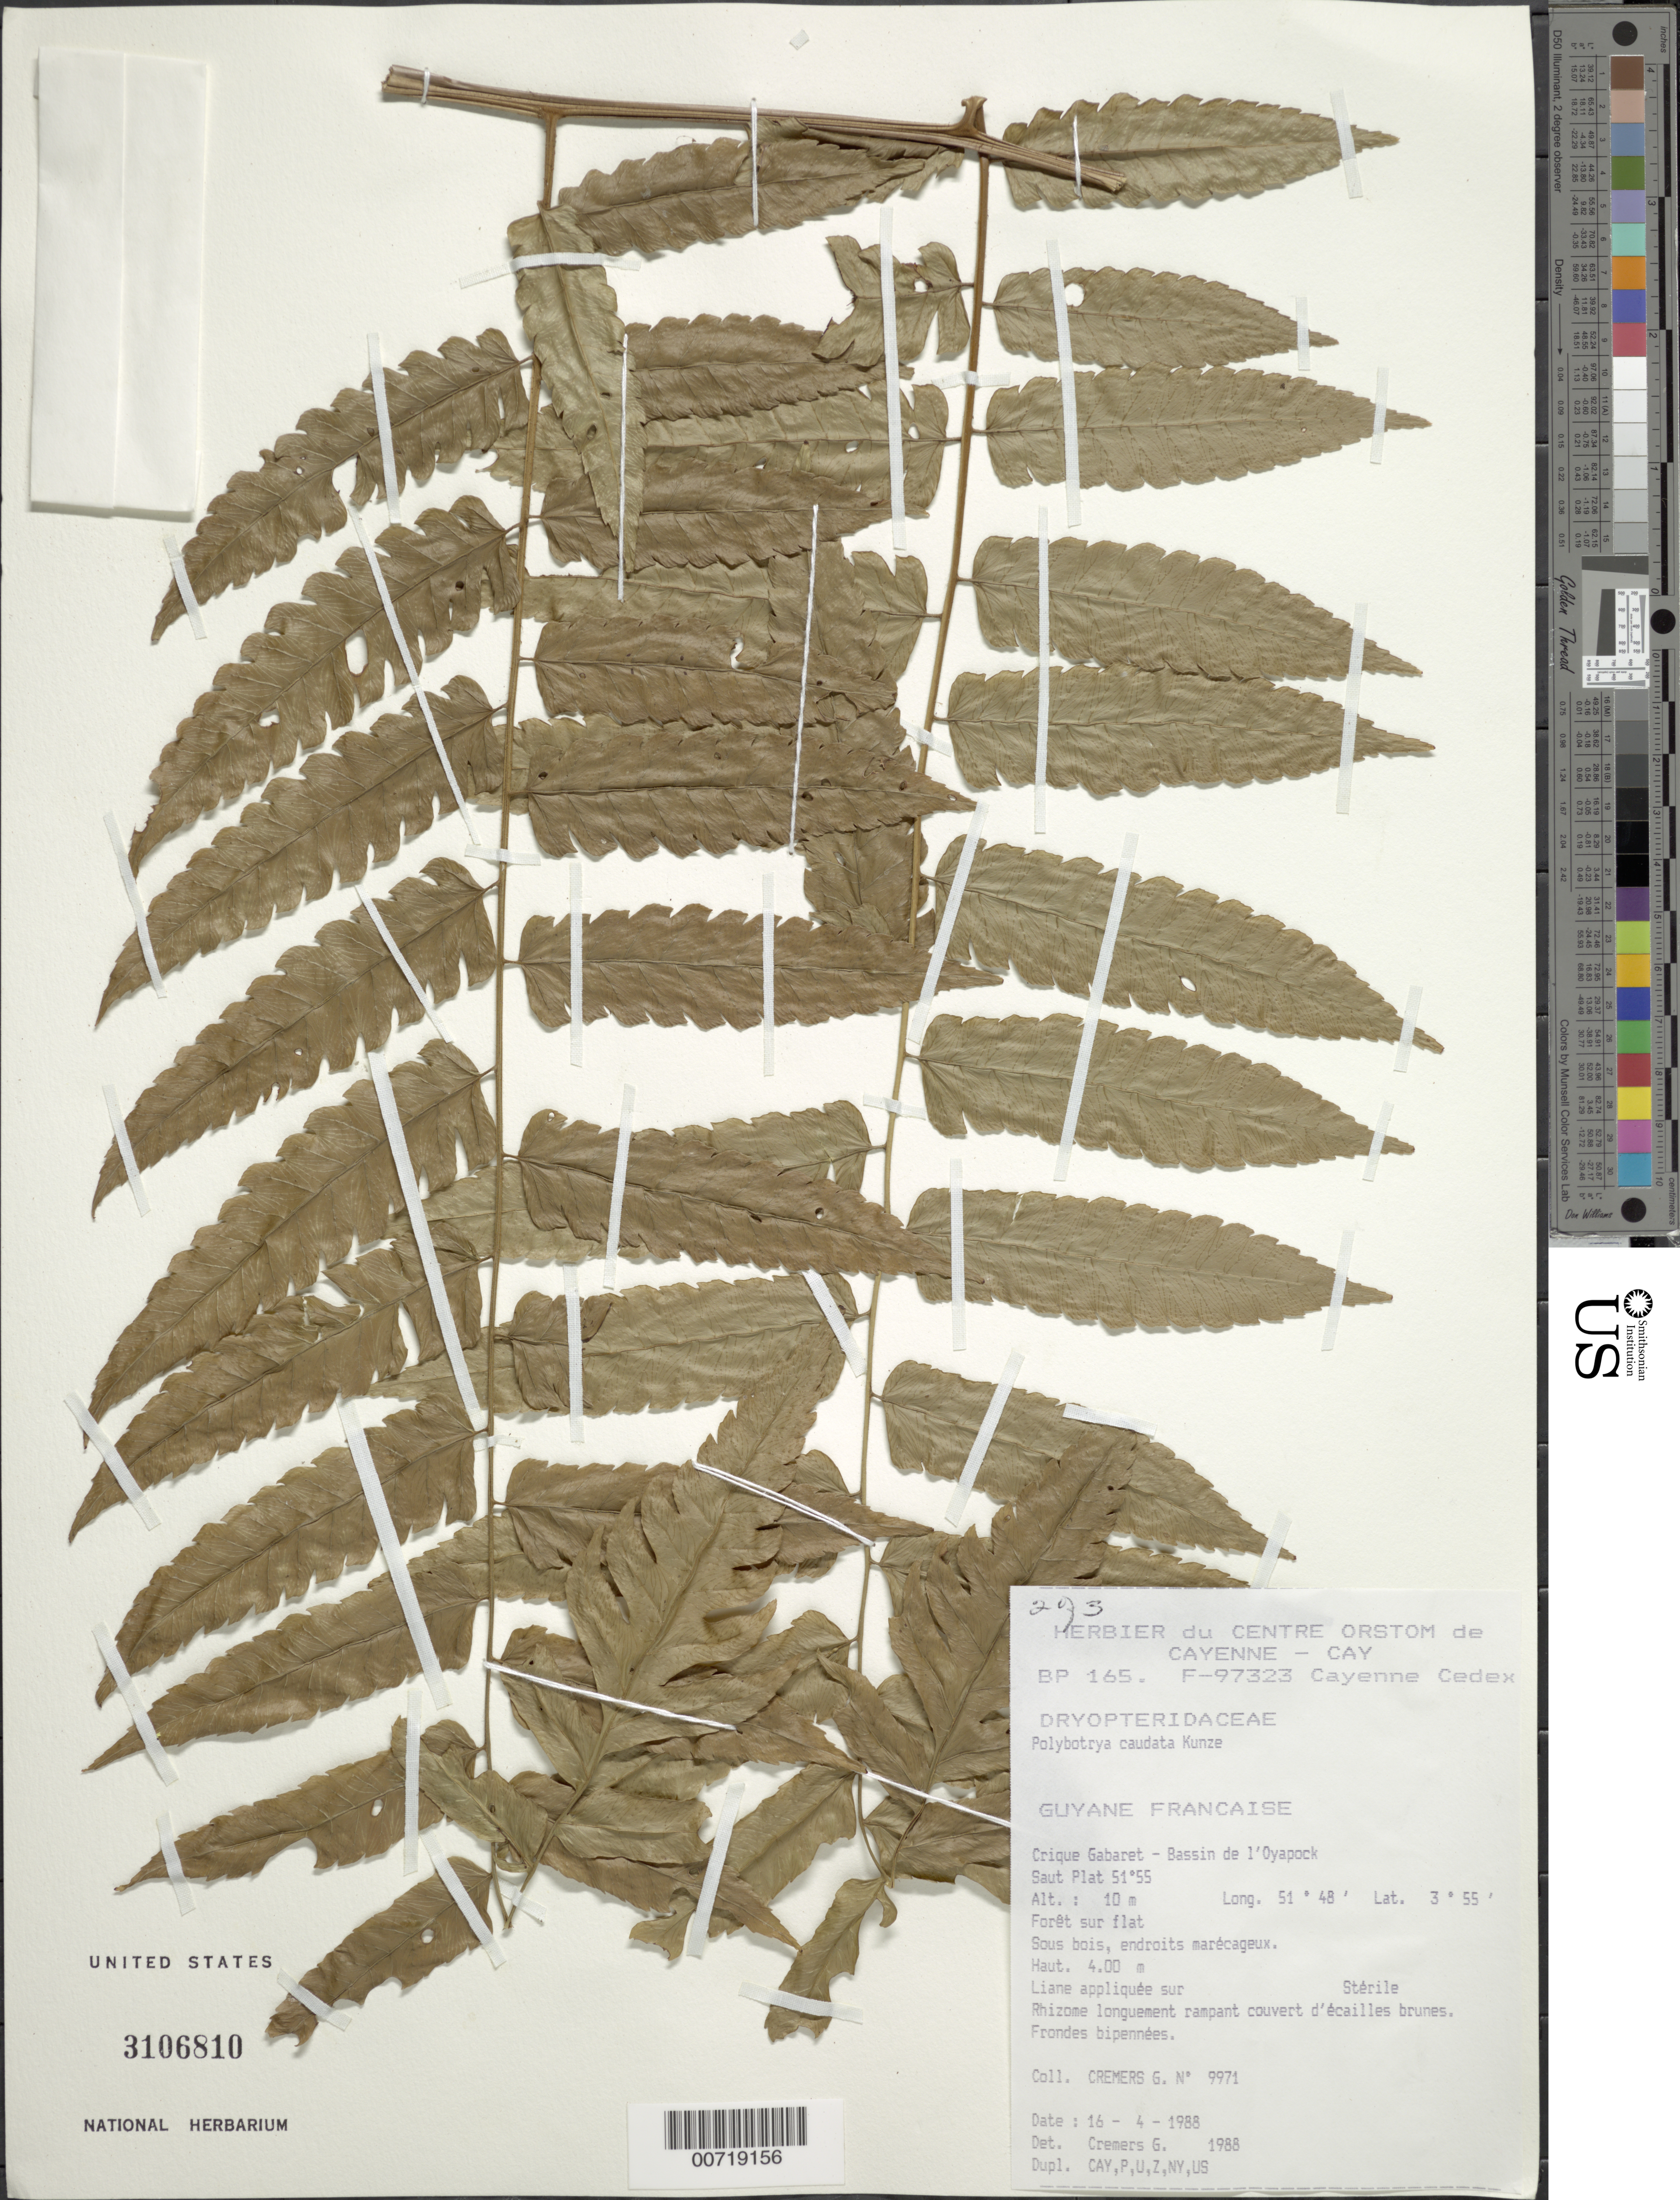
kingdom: Plantae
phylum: Tracheophyta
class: Polypodiopsida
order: Polypodiales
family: Dryopteridaceae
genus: Polybotrya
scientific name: Polybotrya caudata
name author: Kunze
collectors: G. Cremers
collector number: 9971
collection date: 1988-04-16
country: French Guiana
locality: Crique Gabaret-Bassin de l'Oyapock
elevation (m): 10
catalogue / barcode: US 3106810